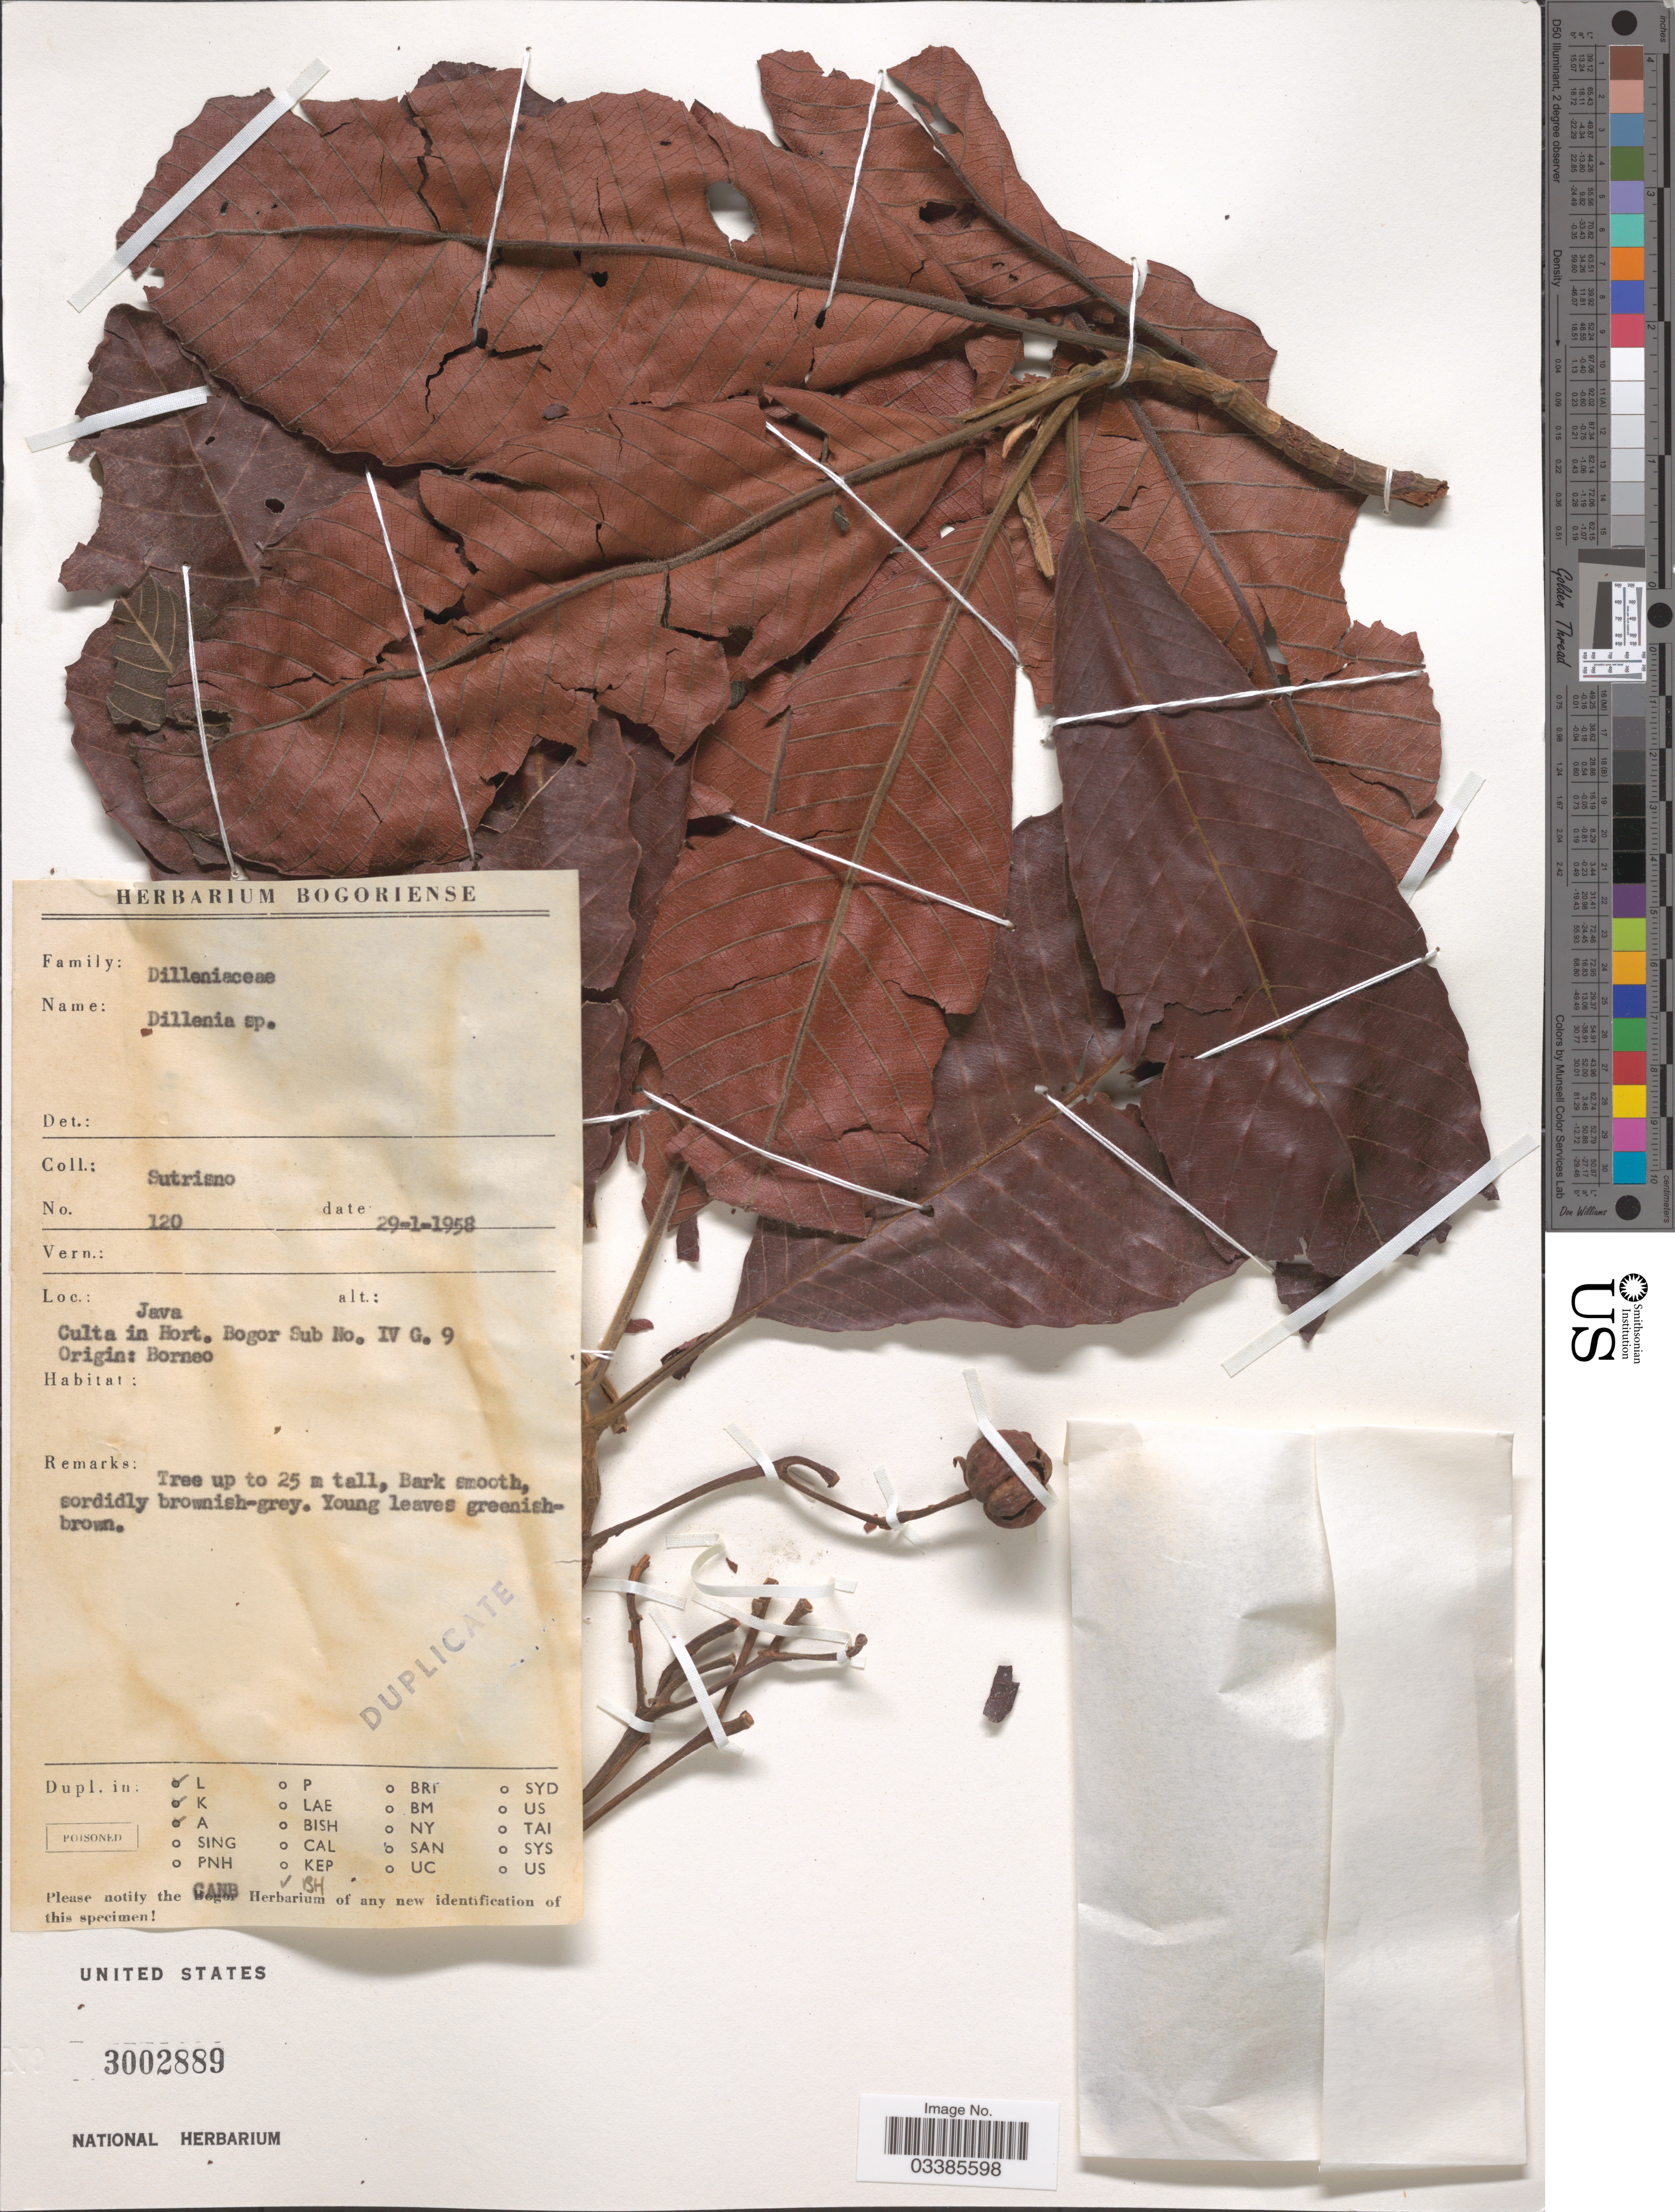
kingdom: Plantae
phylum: Tracheophyta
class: Magnoliopsida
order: Dilleniales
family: Dilleniaceae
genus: Dillenia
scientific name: Dillenia sp.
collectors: P. Sutrisno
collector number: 120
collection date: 1958-01-29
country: Indonesia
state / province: Java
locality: Hort. Bogor Sub No. IV G. 9 [unsure placement]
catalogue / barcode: US 3002889